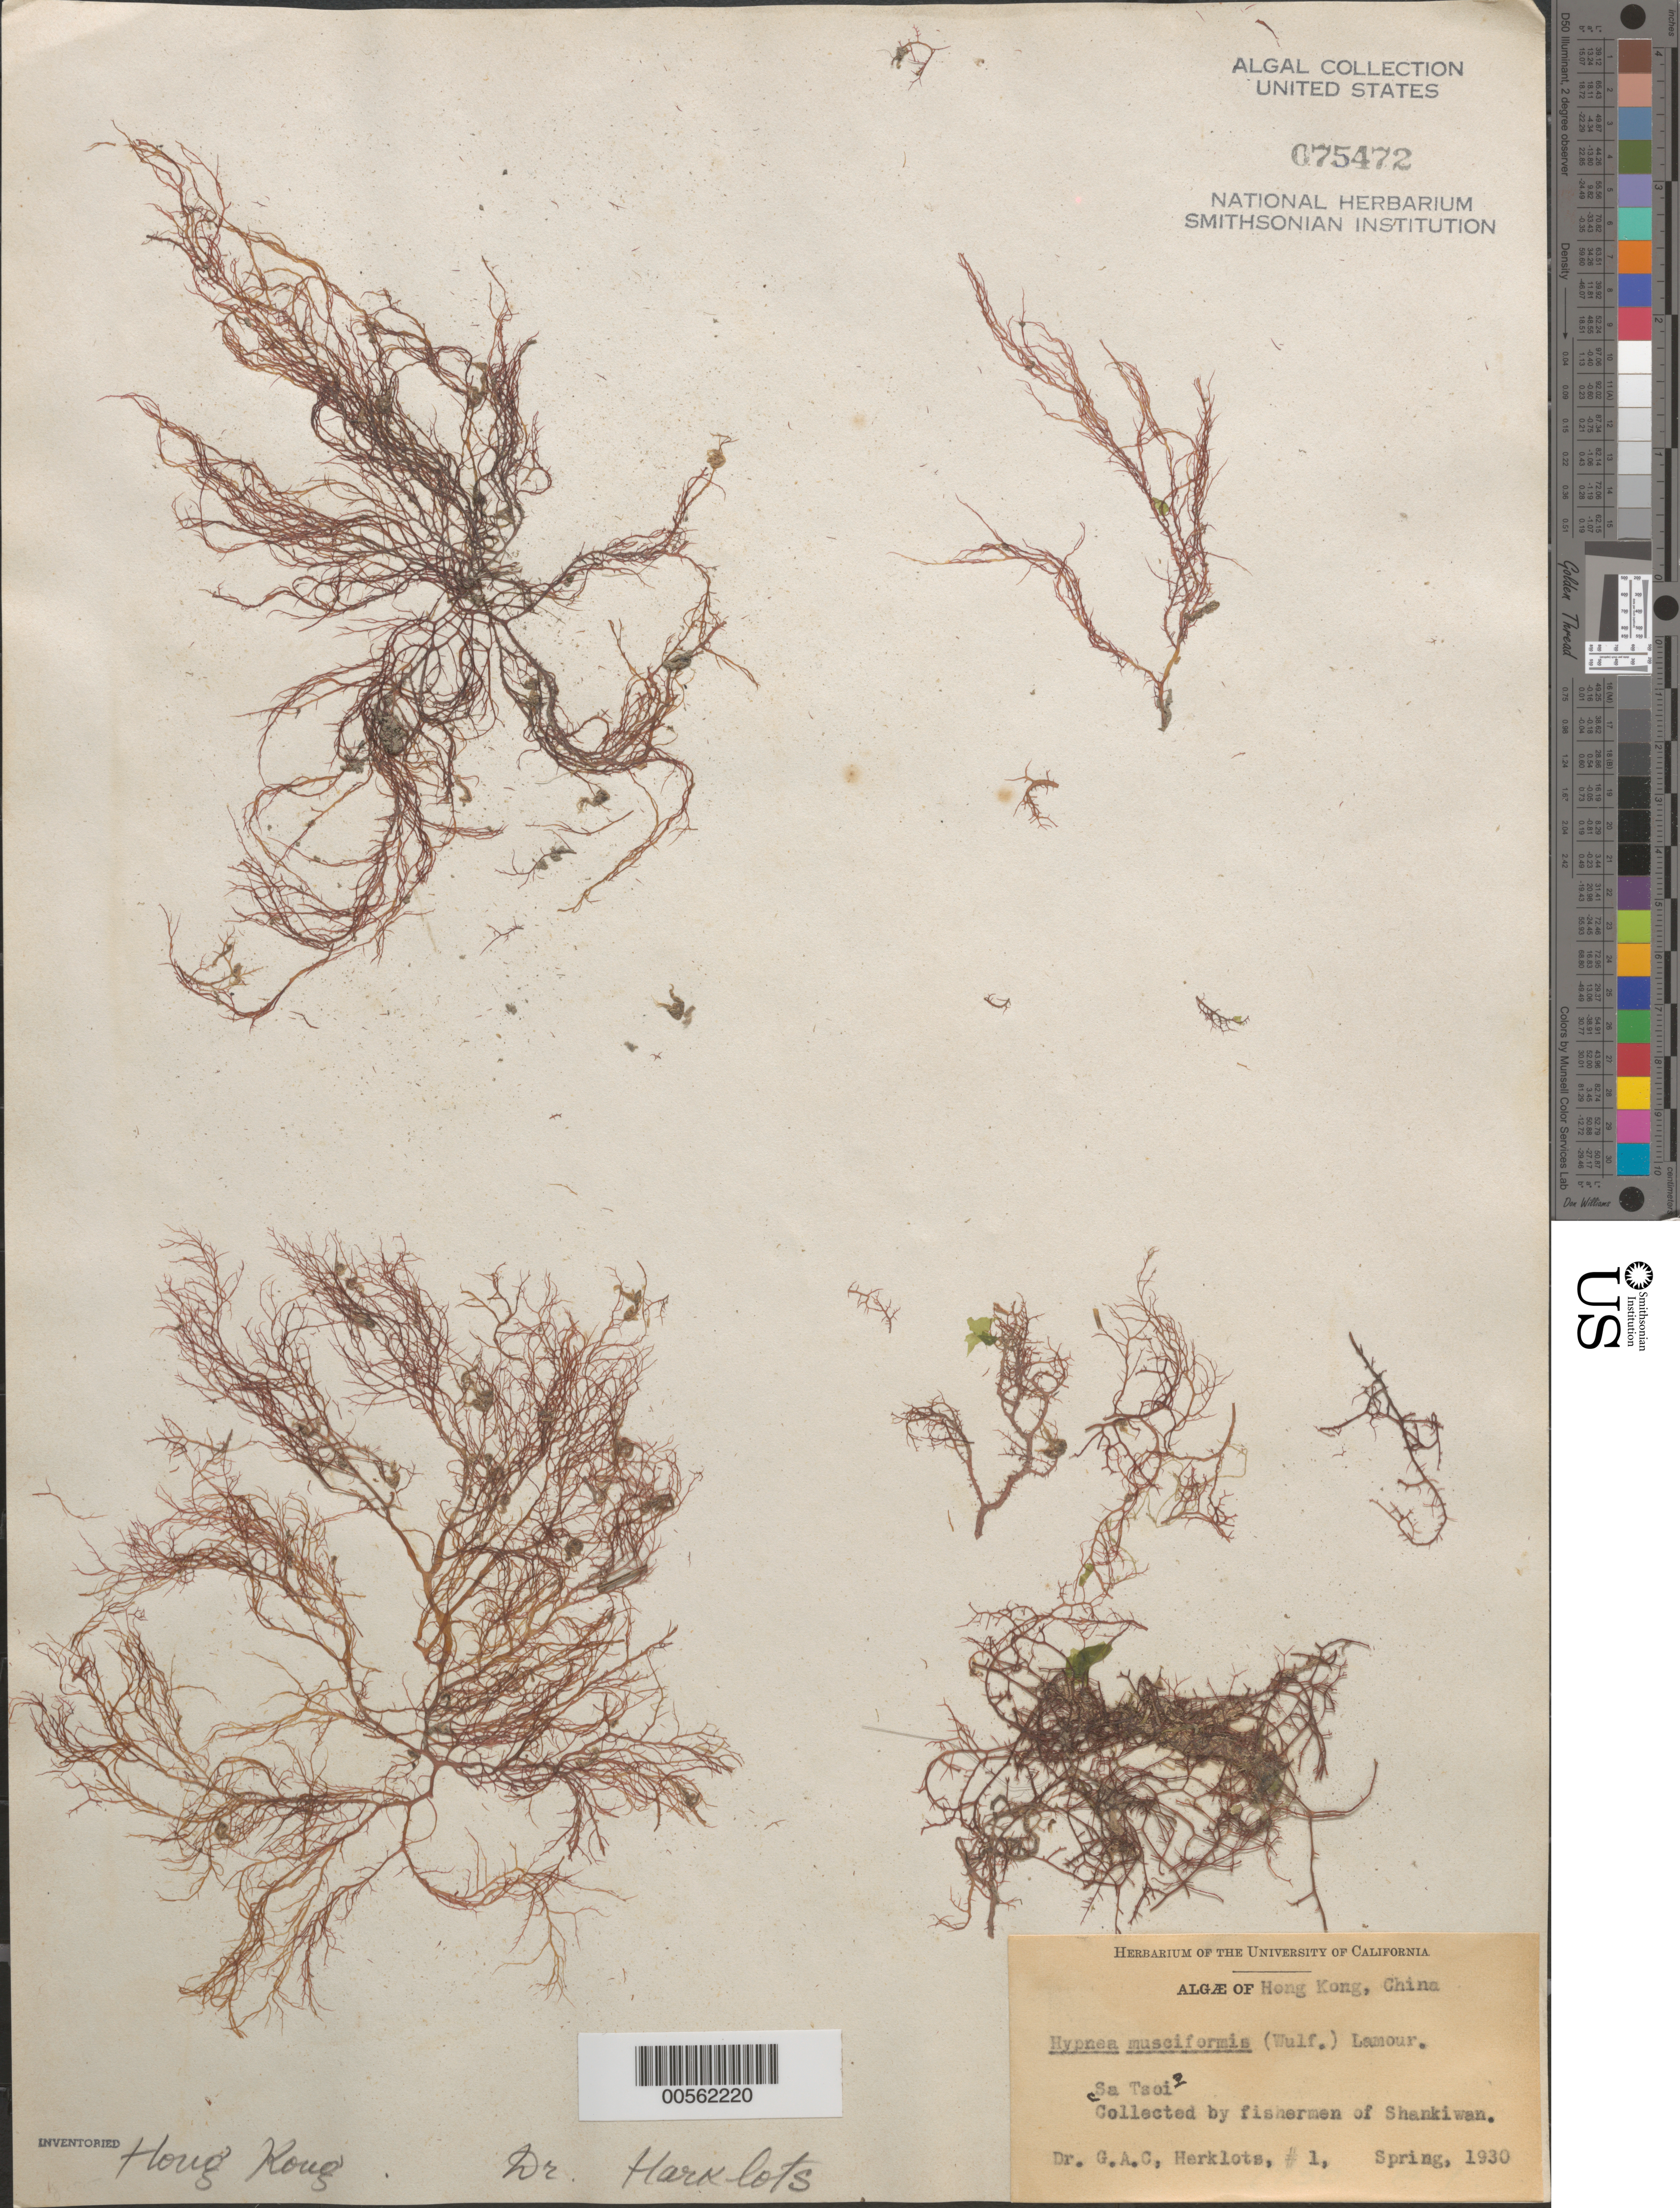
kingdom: Plantae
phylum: Rhodophyta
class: Florideophyceae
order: Gigartinales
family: Cystocloniaceae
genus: Hypnea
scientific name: Hypnea musciformis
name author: (Wulfen) J.V.Lamouroux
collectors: G. Herklots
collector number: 1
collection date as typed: Spr 1930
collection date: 1930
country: China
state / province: Hong Kong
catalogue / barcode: US 75472